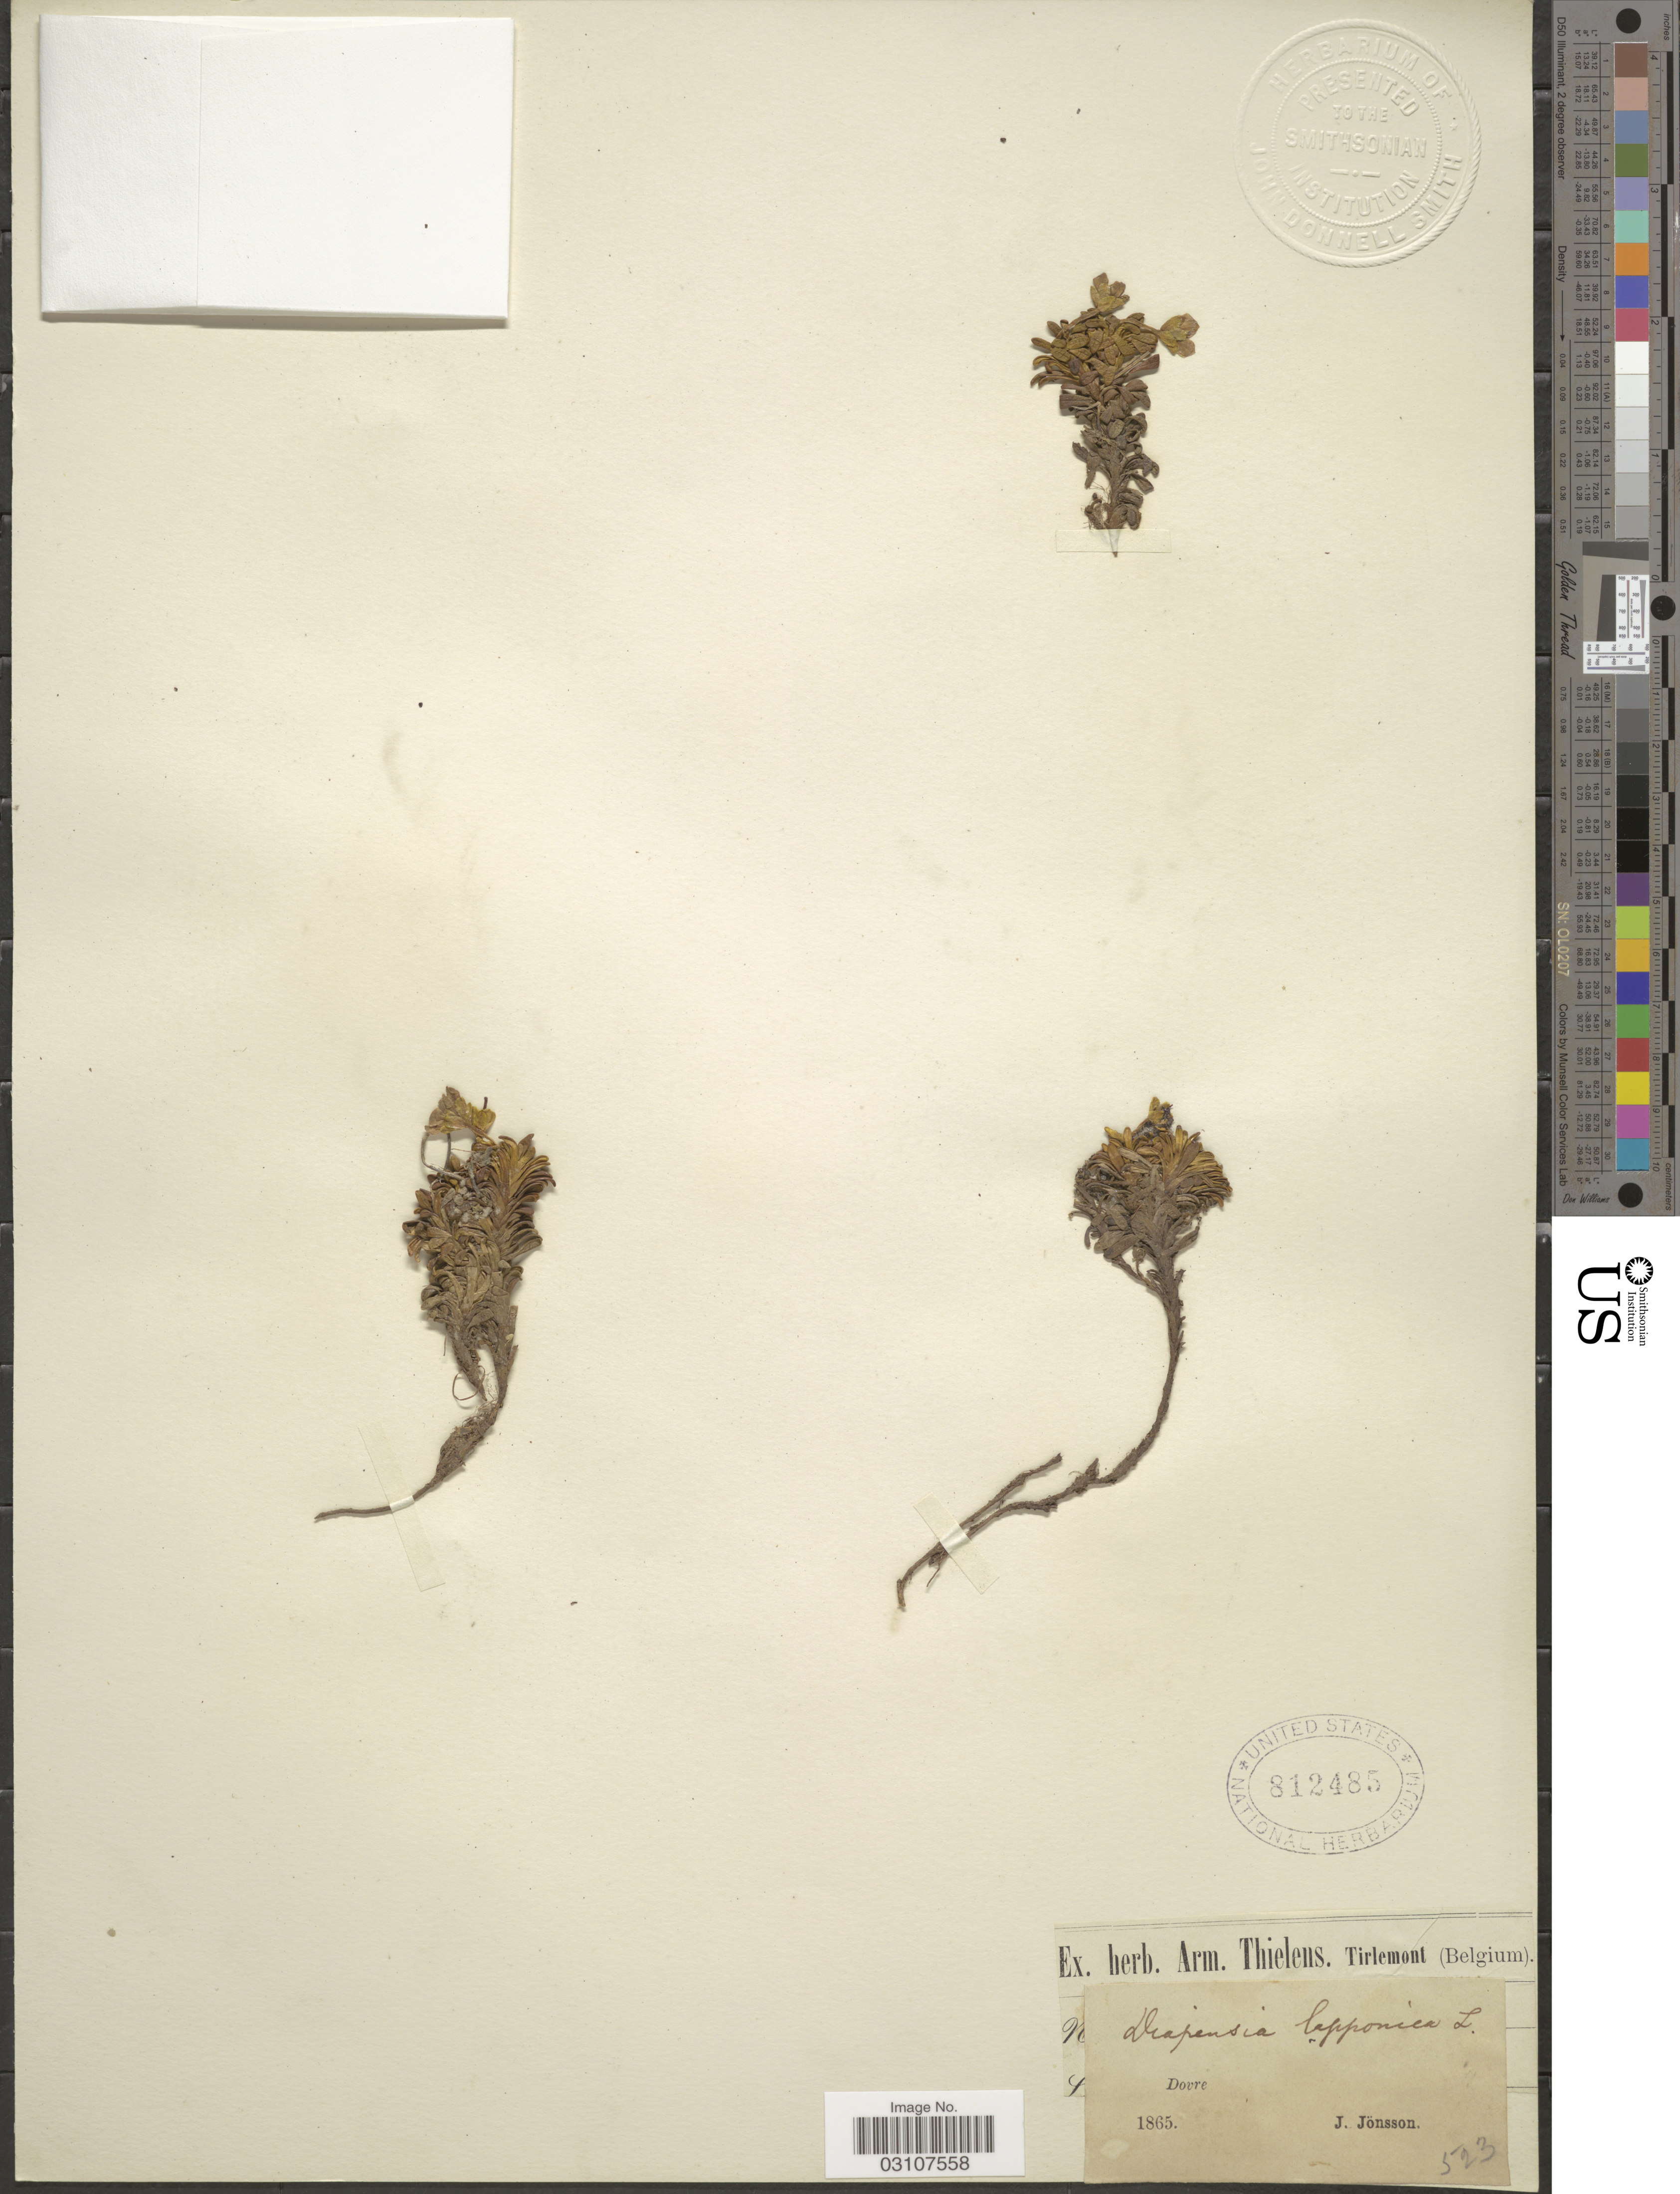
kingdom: Plantae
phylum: Tracheophyta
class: Magnoliopsida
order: Ericales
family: Diapensiaceae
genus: Diapensia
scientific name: Diapensia lapponica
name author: L.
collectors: J. Jonsson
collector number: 523?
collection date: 1865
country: Norway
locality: Dovre.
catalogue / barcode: US 812485